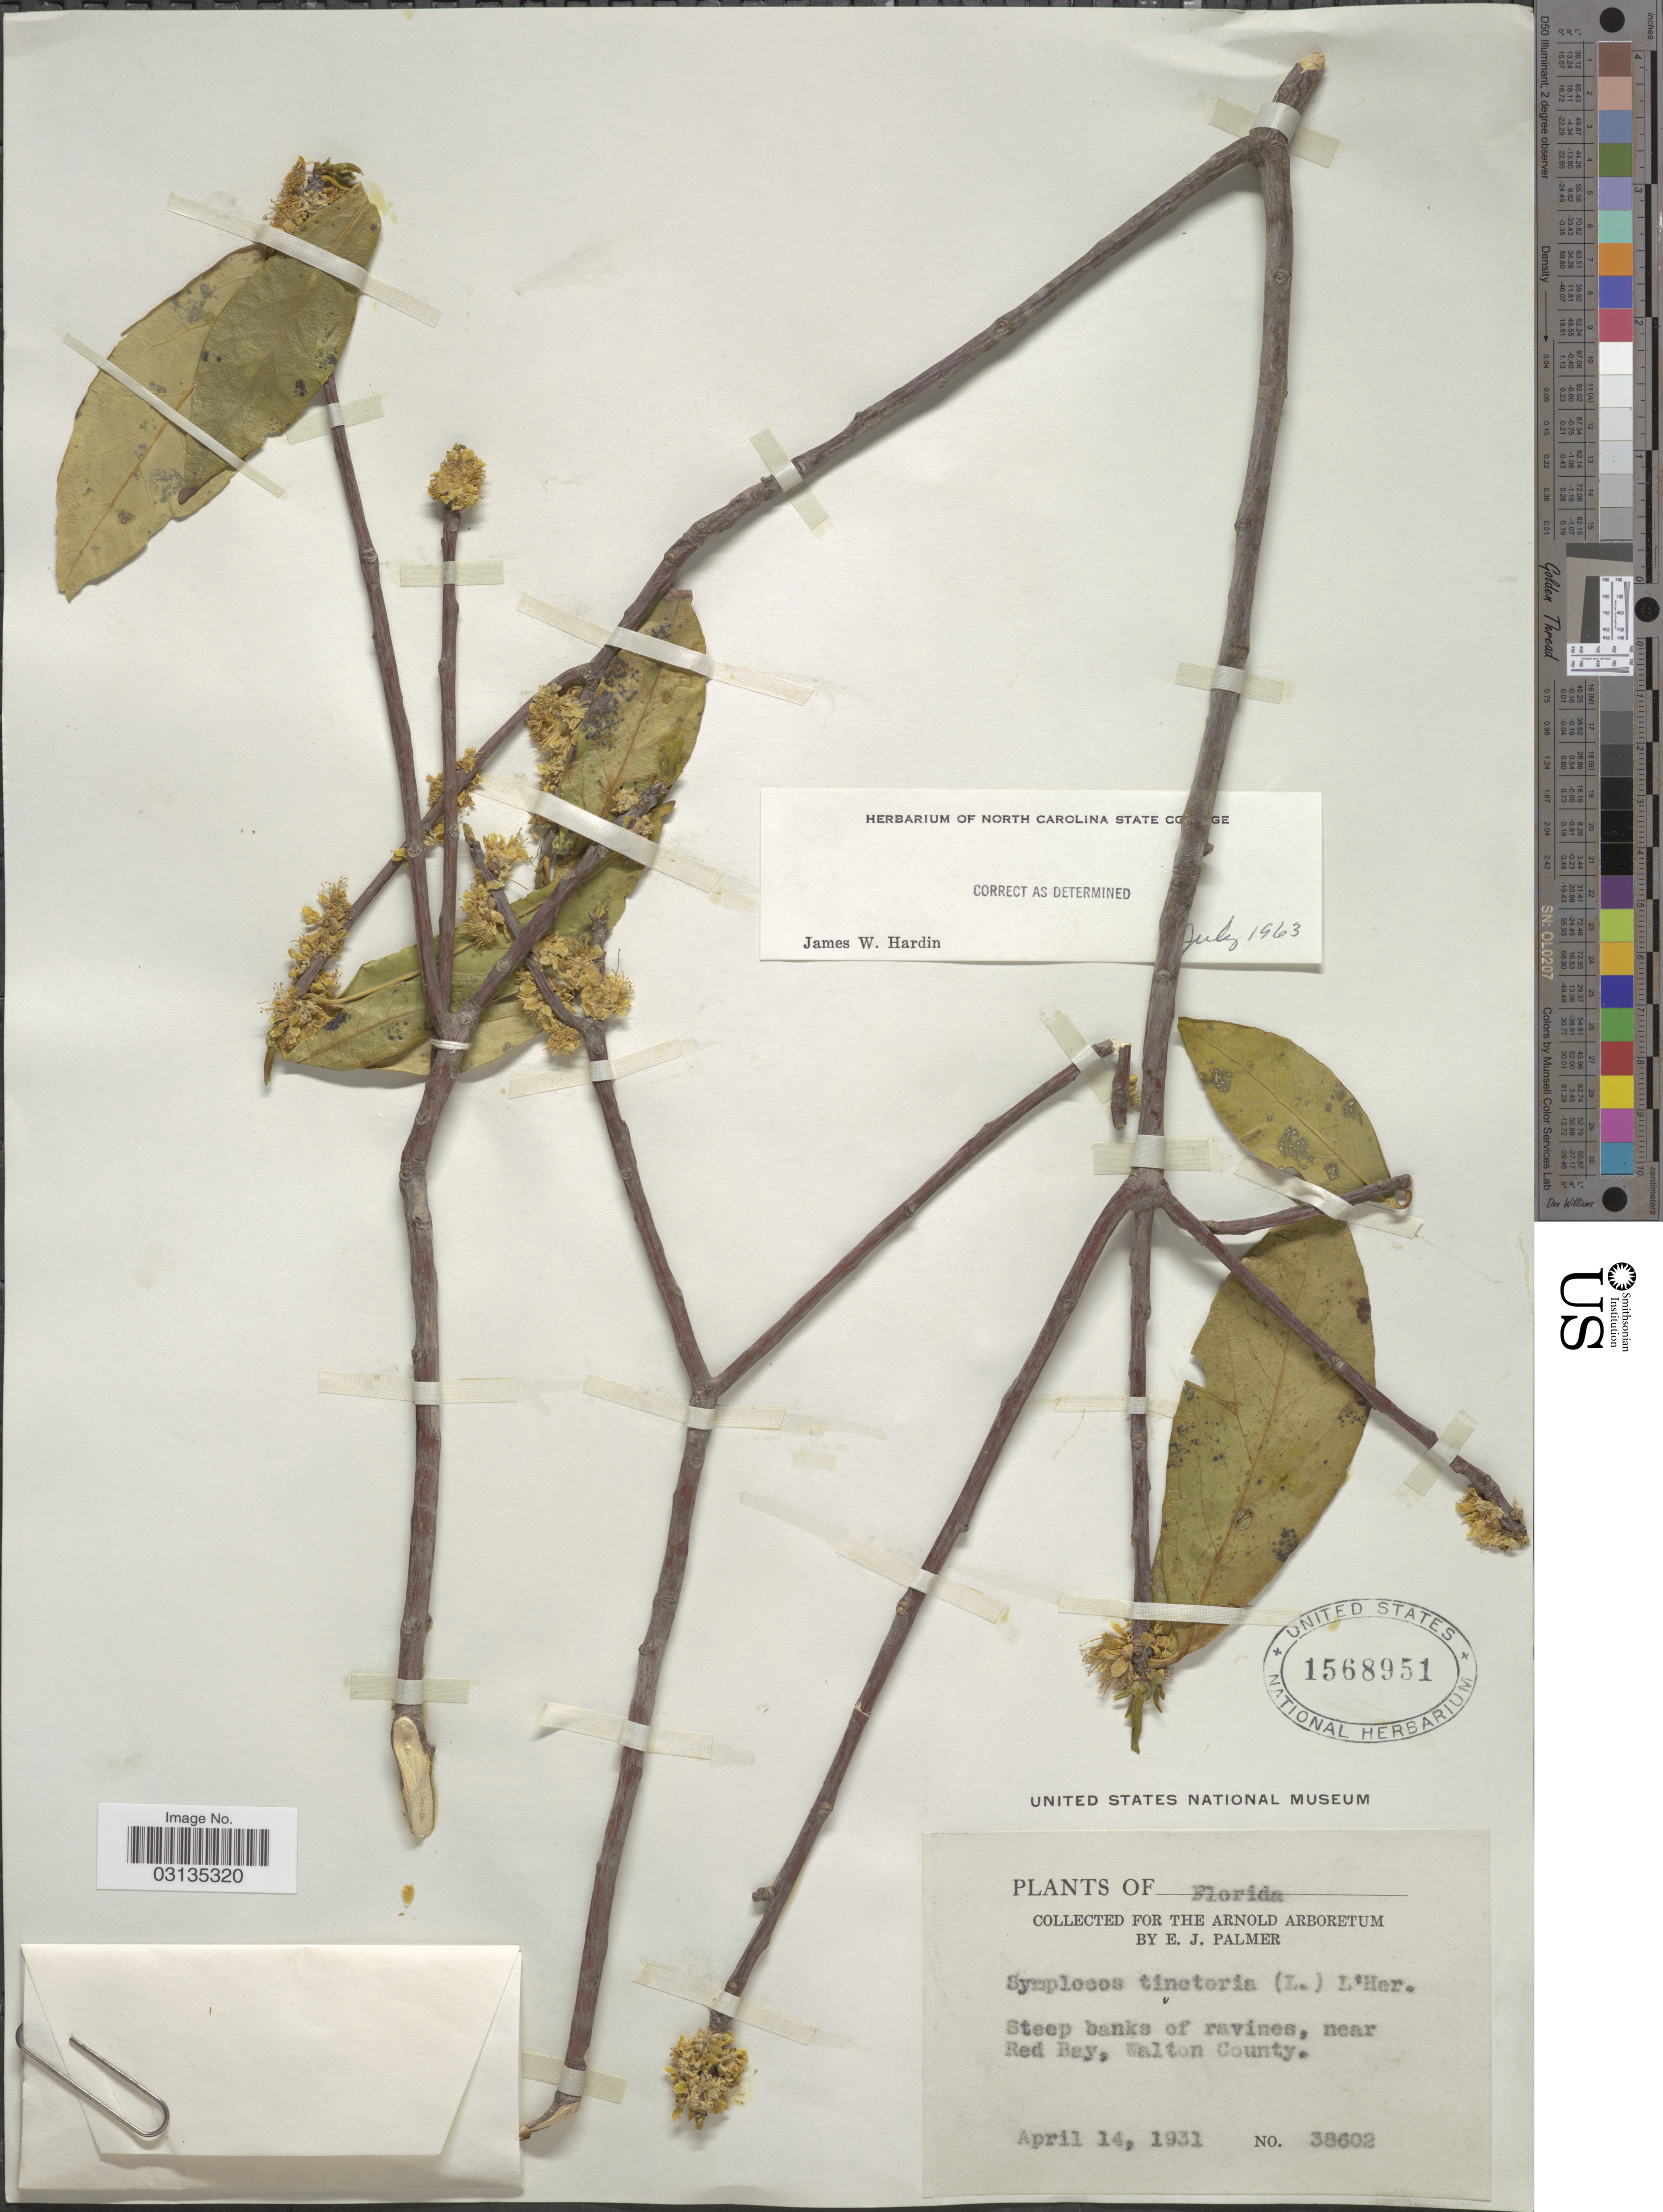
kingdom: Plantae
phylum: Tracheophyta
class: Magnoliopsida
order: Ericales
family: Symplocaceae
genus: Symplocos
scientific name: Symplocos tinctoria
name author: (L.) L'Hér.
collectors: E. J. Palmer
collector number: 38602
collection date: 1931-04-14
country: United States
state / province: Florida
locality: Near Red Bay, Walton County.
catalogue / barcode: US 1568951